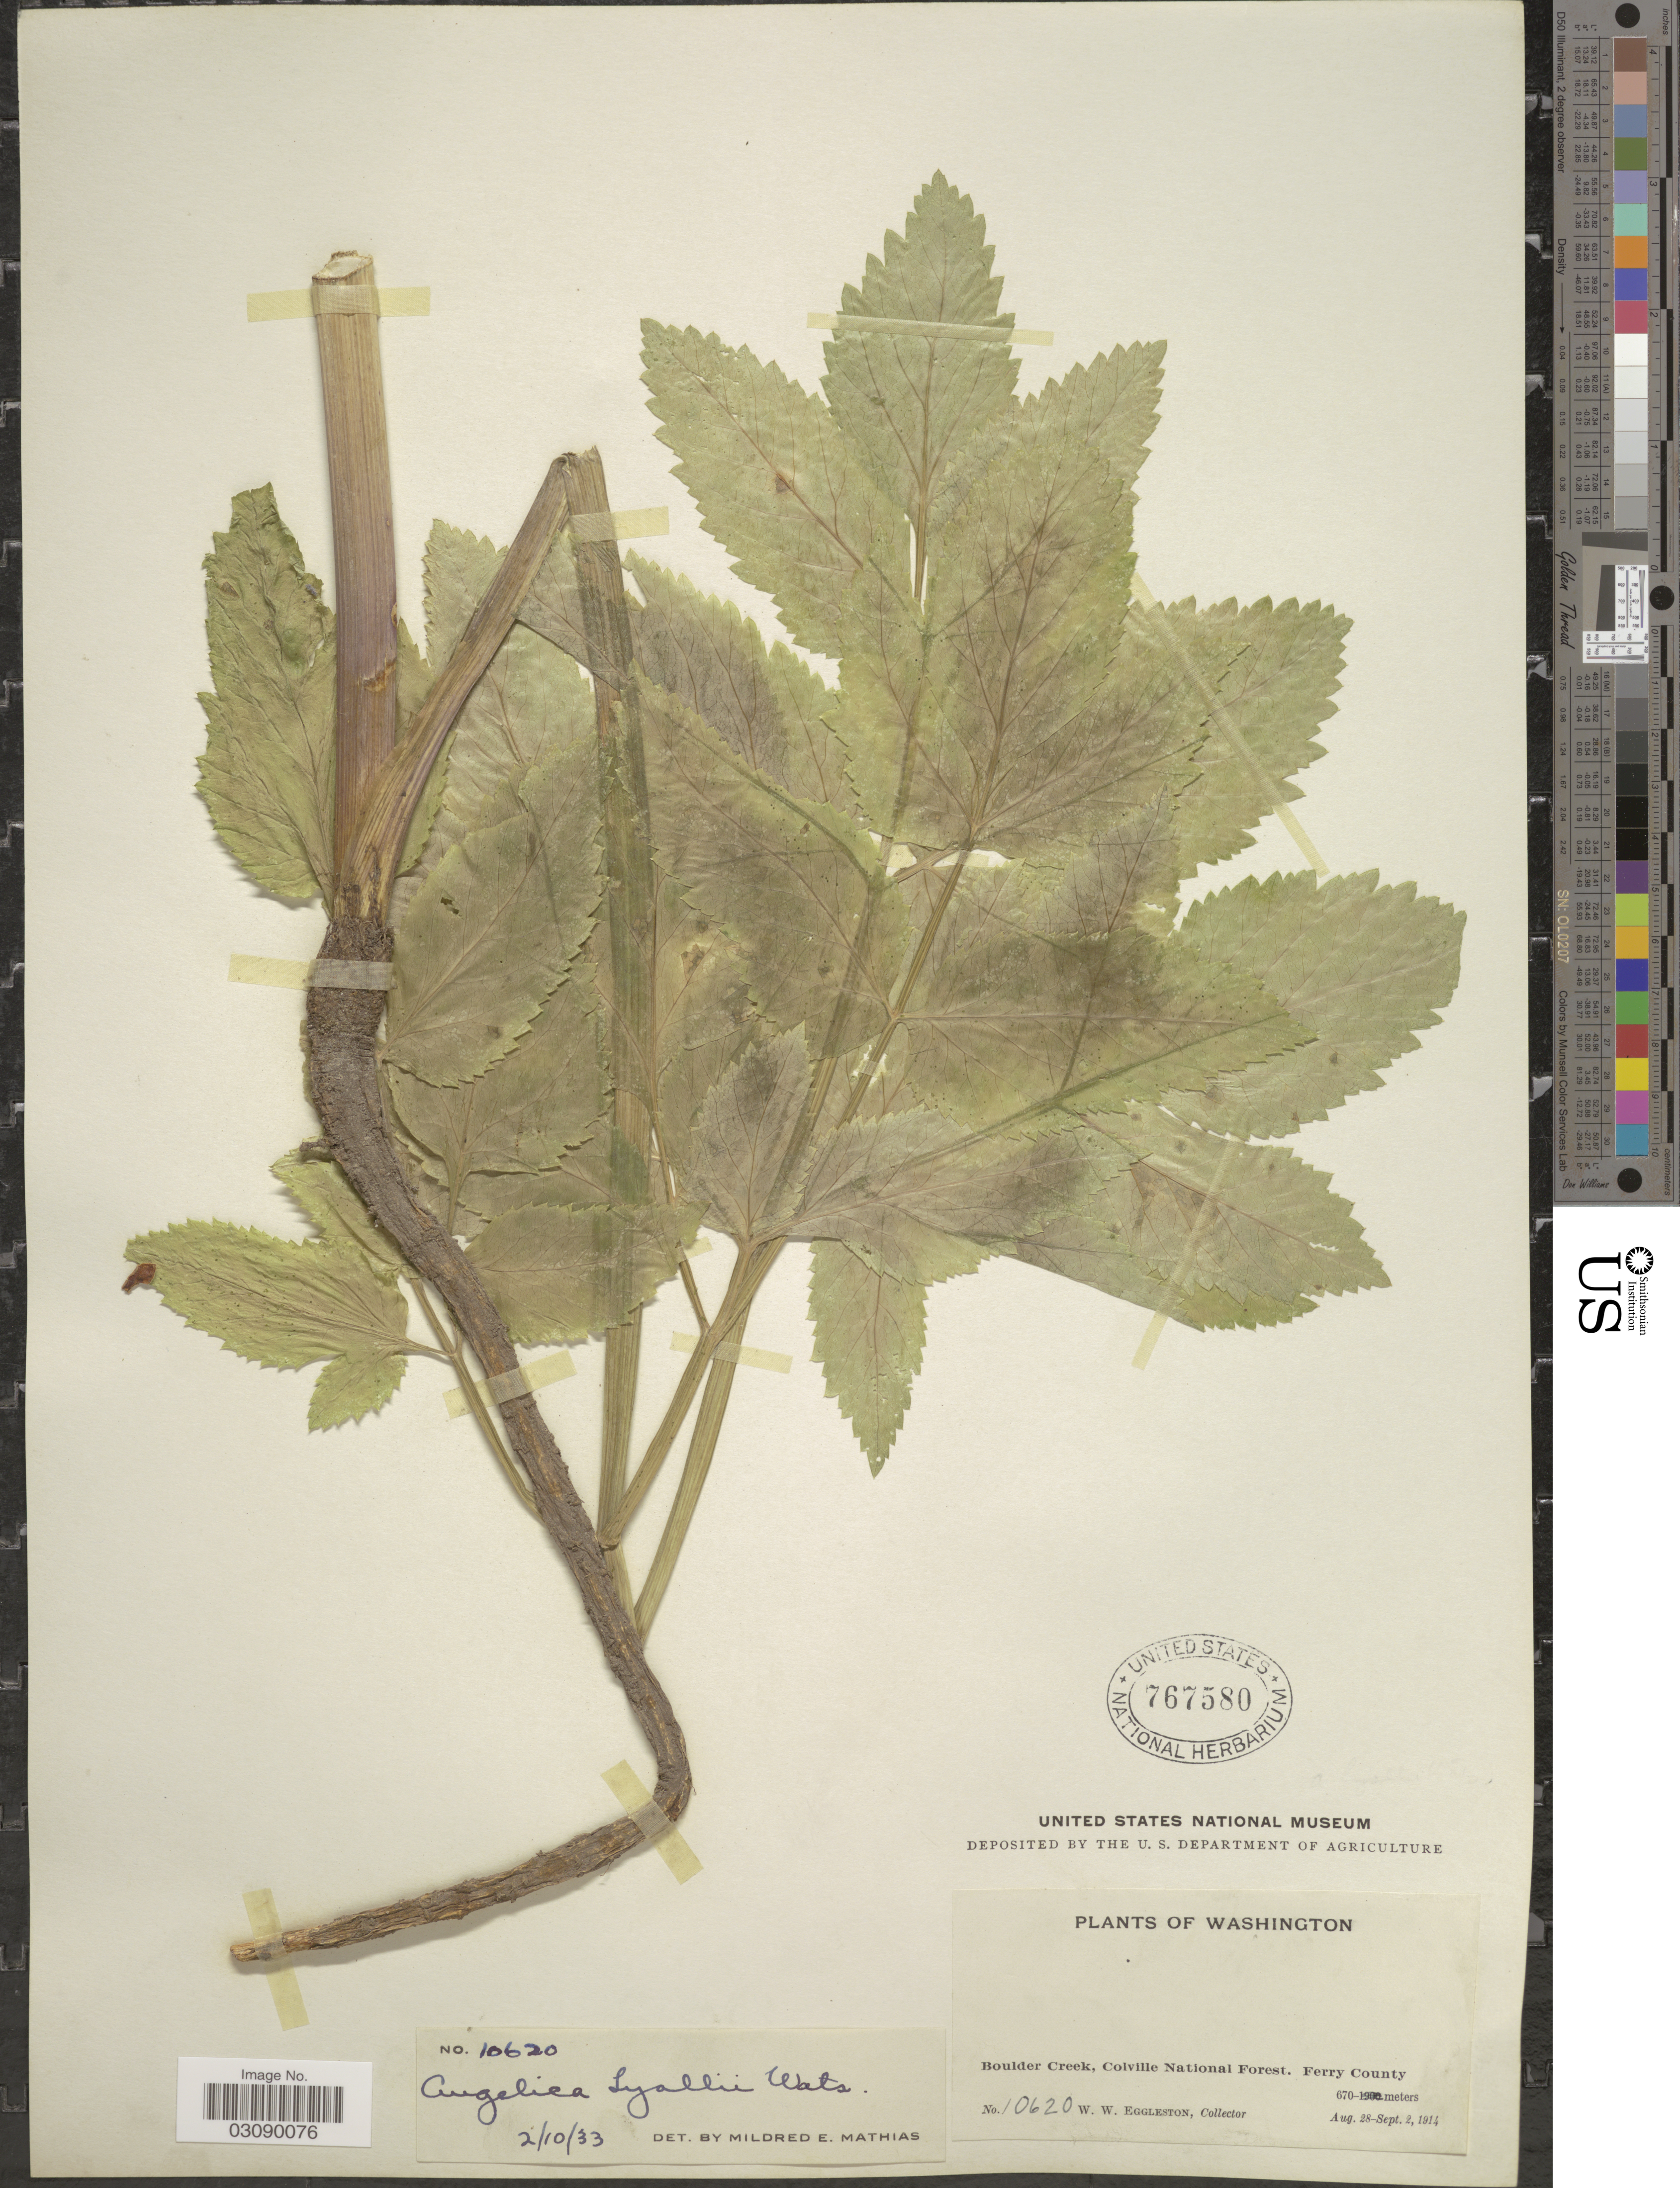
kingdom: Plantae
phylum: Tracheophyta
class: Magnoliopsida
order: Apiales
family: Apiaceae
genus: Angelica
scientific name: Angelica arguta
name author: Nutt.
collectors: W. W. Eggleston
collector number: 10620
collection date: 1914-08-28/1914-09-02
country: United States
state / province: Washington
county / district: Ferry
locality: Boulder Creek, Colville National Forest, Ferry County.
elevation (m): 670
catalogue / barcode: US 767580